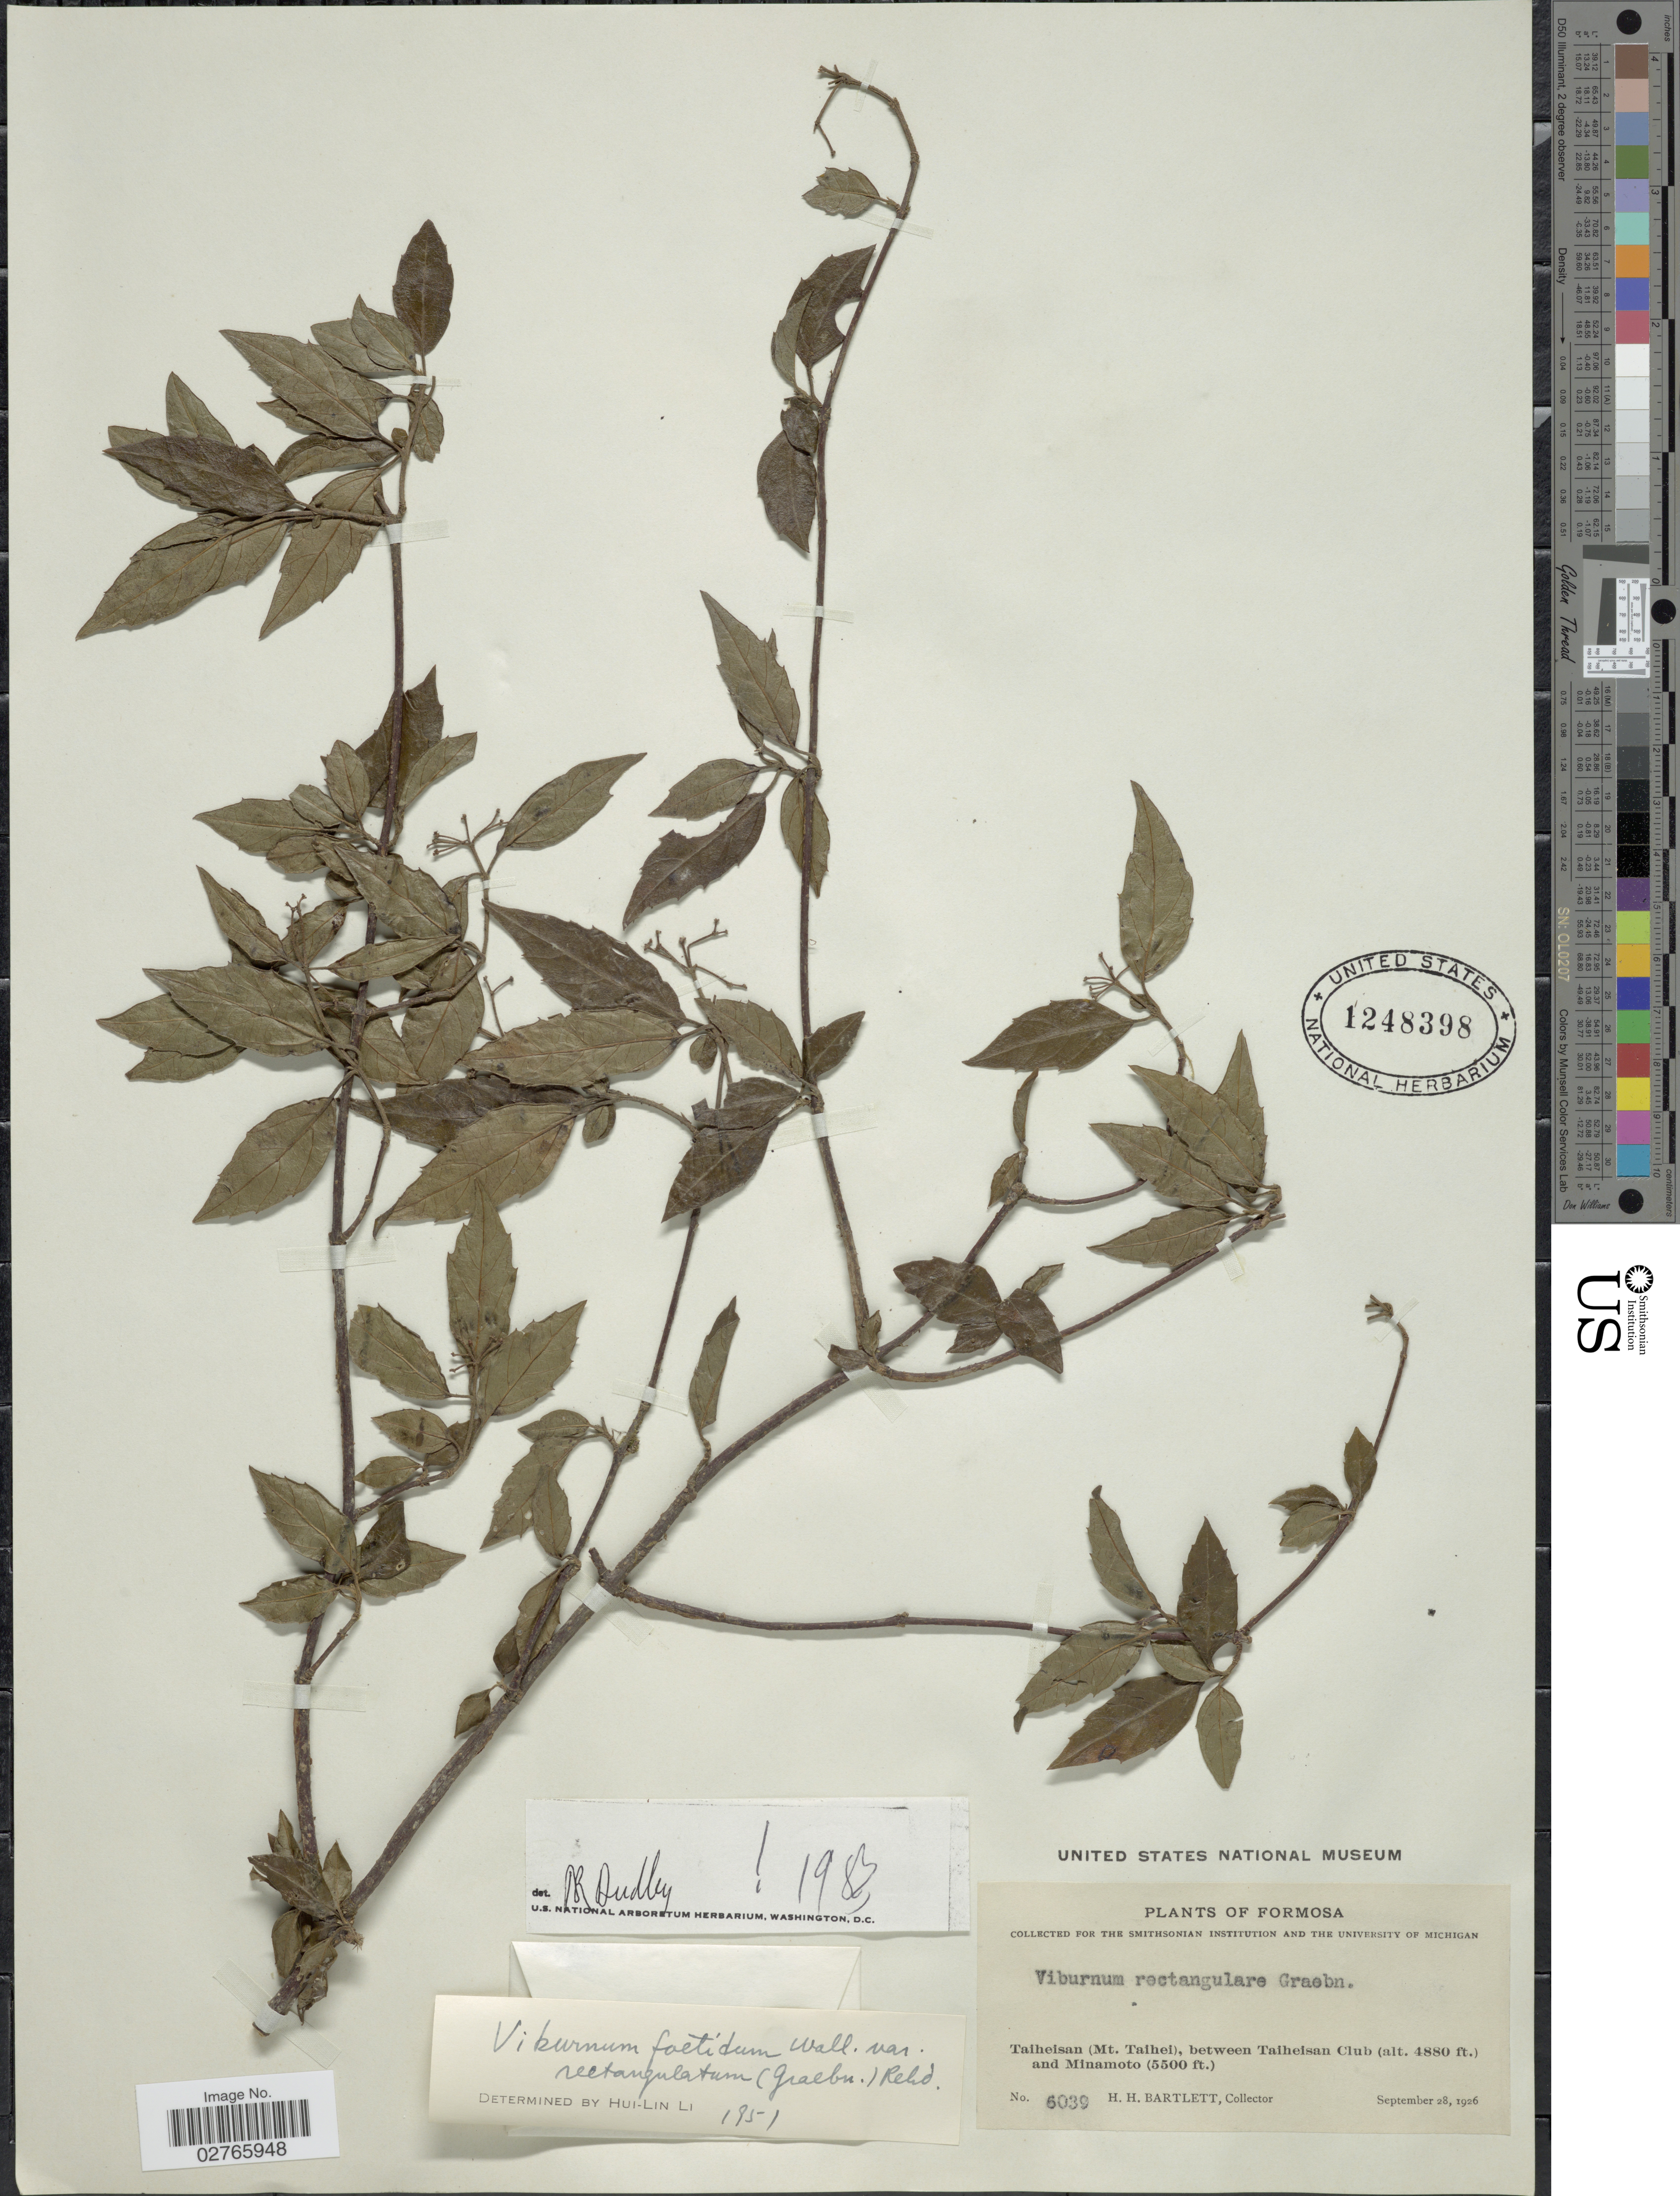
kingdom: Plantae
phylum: Tracheophyta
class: Magnoliopsida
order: Dipsacales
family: Viburnaceae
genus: Viburnum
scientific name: Viburnum foetidum var. ceanothoides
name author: (C.H. Wright) Hand.-Mazz.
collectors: H. H. Bartlett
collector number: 6039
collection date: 1926-09-28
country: Taiwan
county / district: Yilan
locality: Formosa. Taiheisan (Mt. Taihei), between Taiheisan Club and Minamoto.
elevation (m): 1463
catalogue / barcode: US 1248398